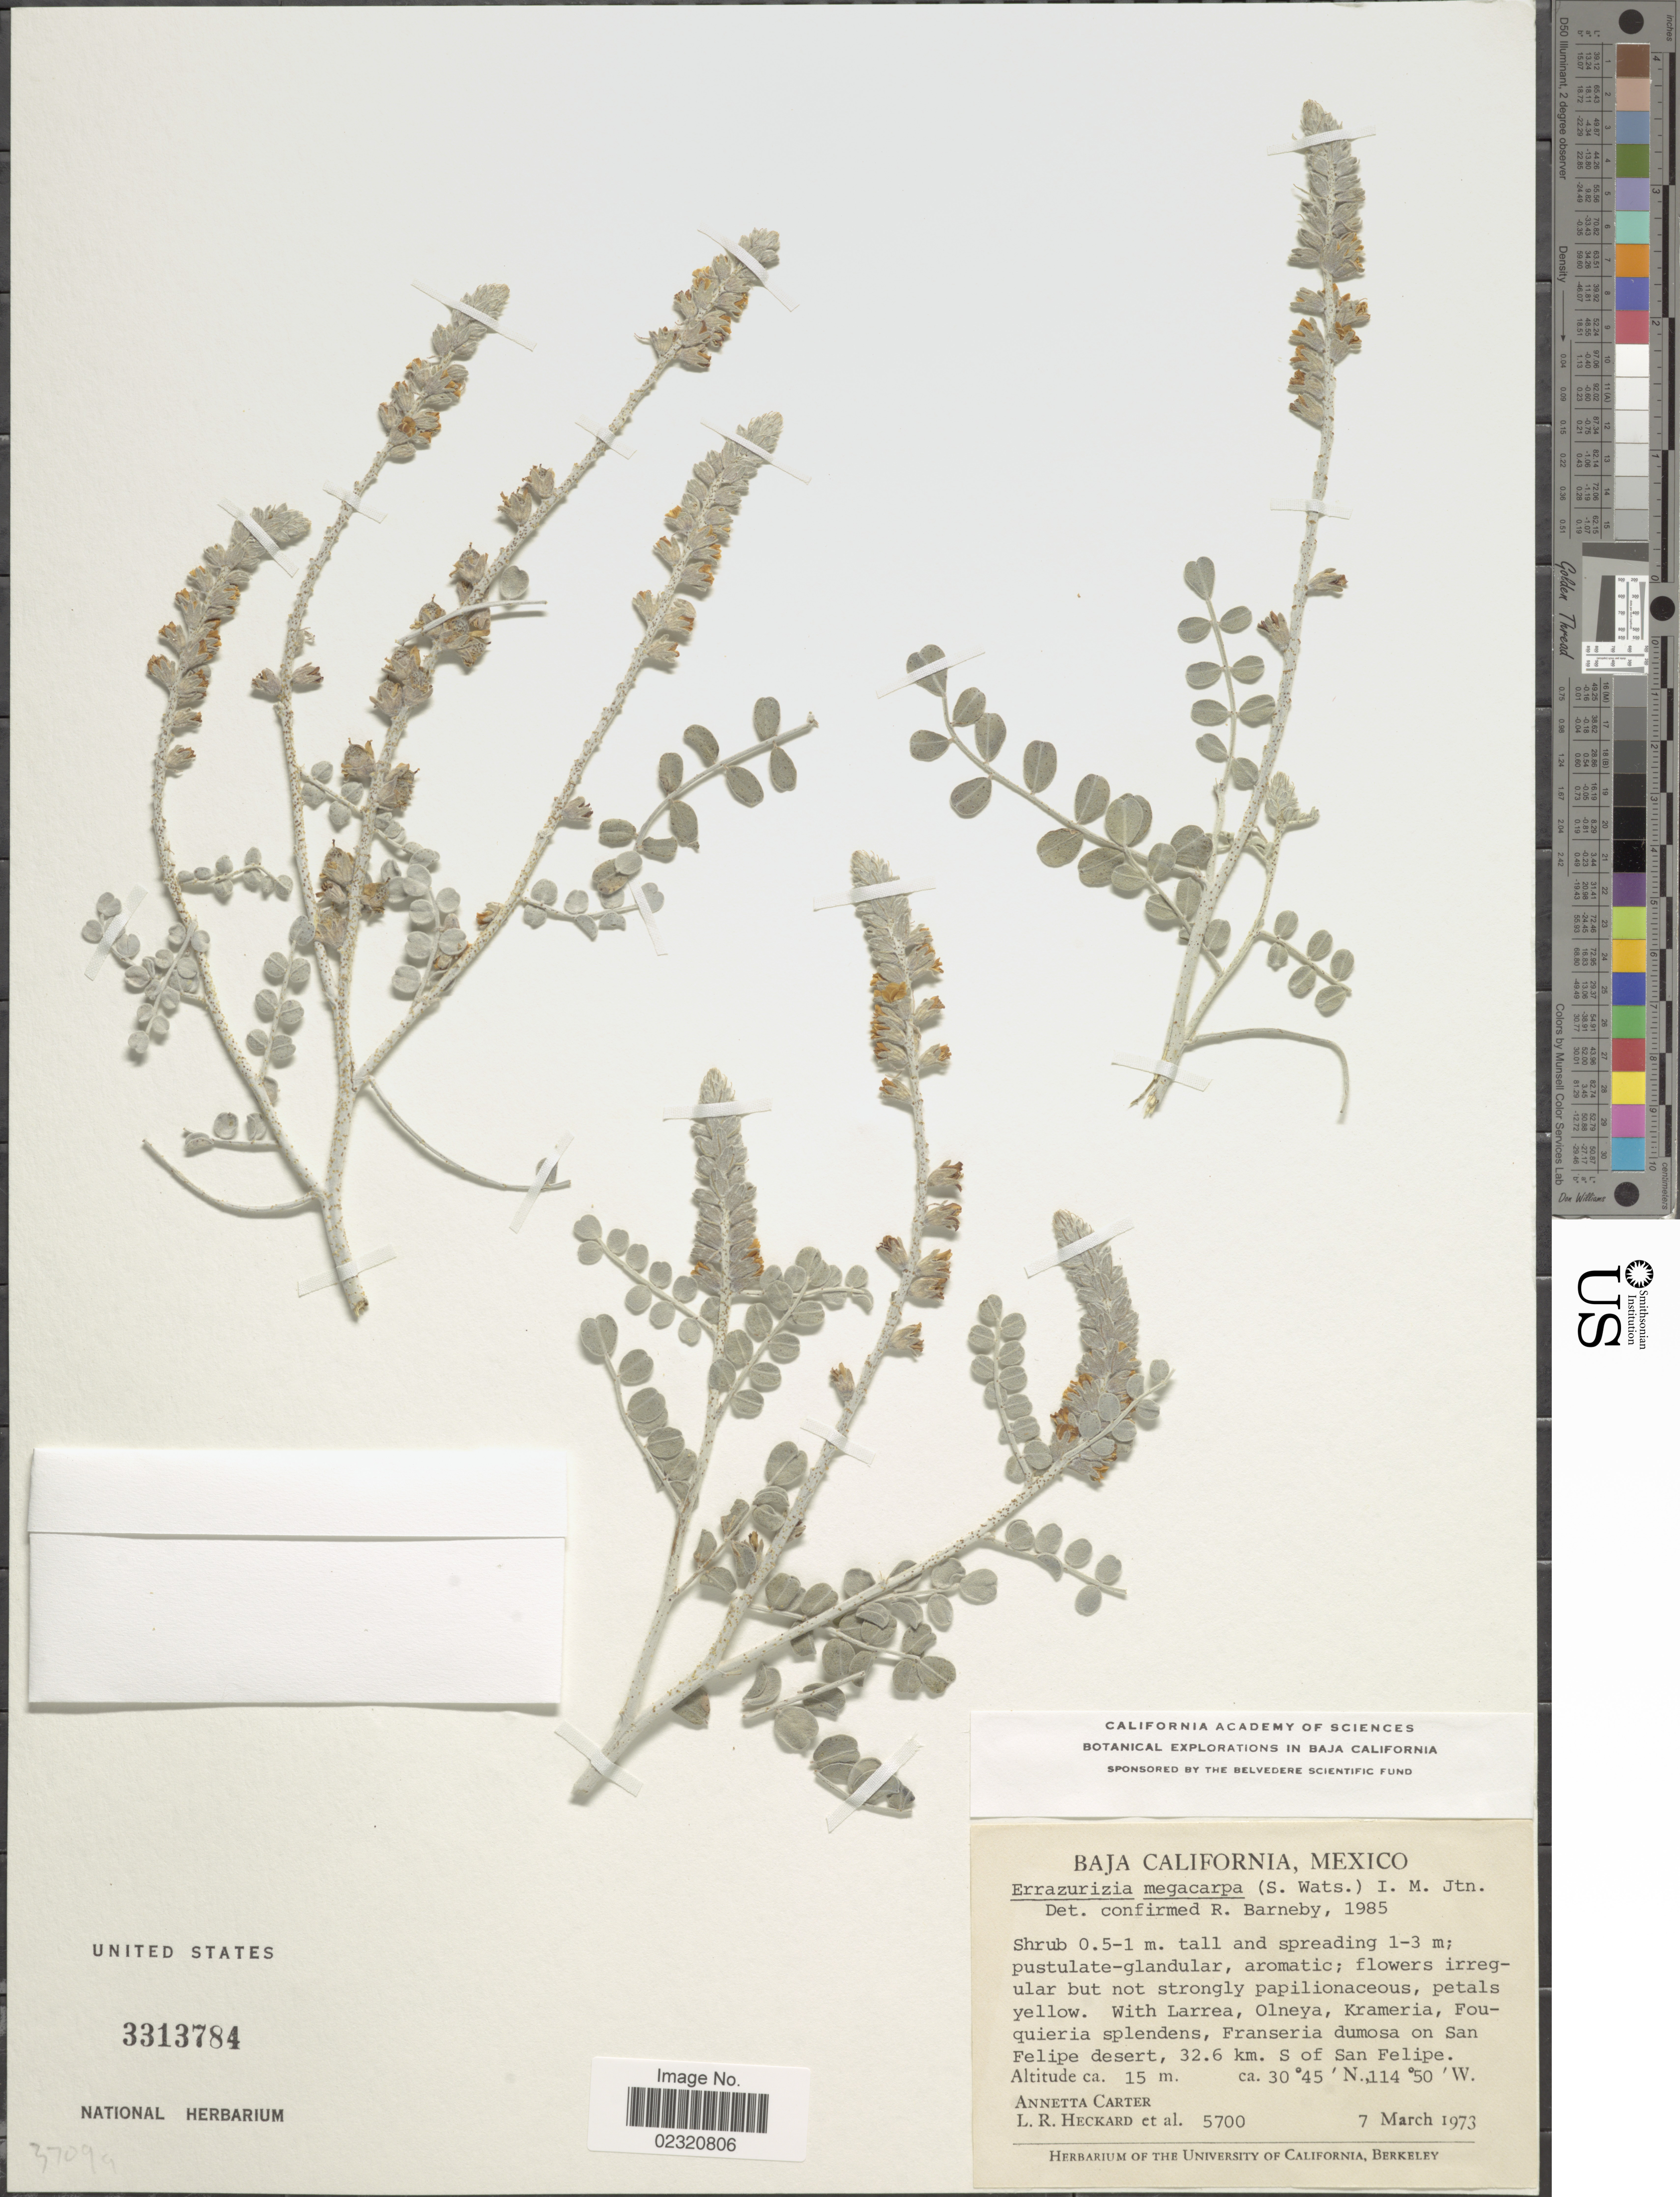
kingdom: Plantae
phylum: Tracheophyta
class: Magnoliopsida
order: Fabales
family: Fabaceae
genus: Errazurizia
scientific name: Errazurizia megacarpa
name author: I.M. Johnst.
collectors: A. Carter, L. R. Heckard & et al.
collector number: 5700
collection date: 1973-03-07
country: Mexico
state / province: Baja California Norte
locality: San Felipe Desert, 32.6 km. S of San Felipe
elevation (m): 15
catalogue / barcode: US 3313784